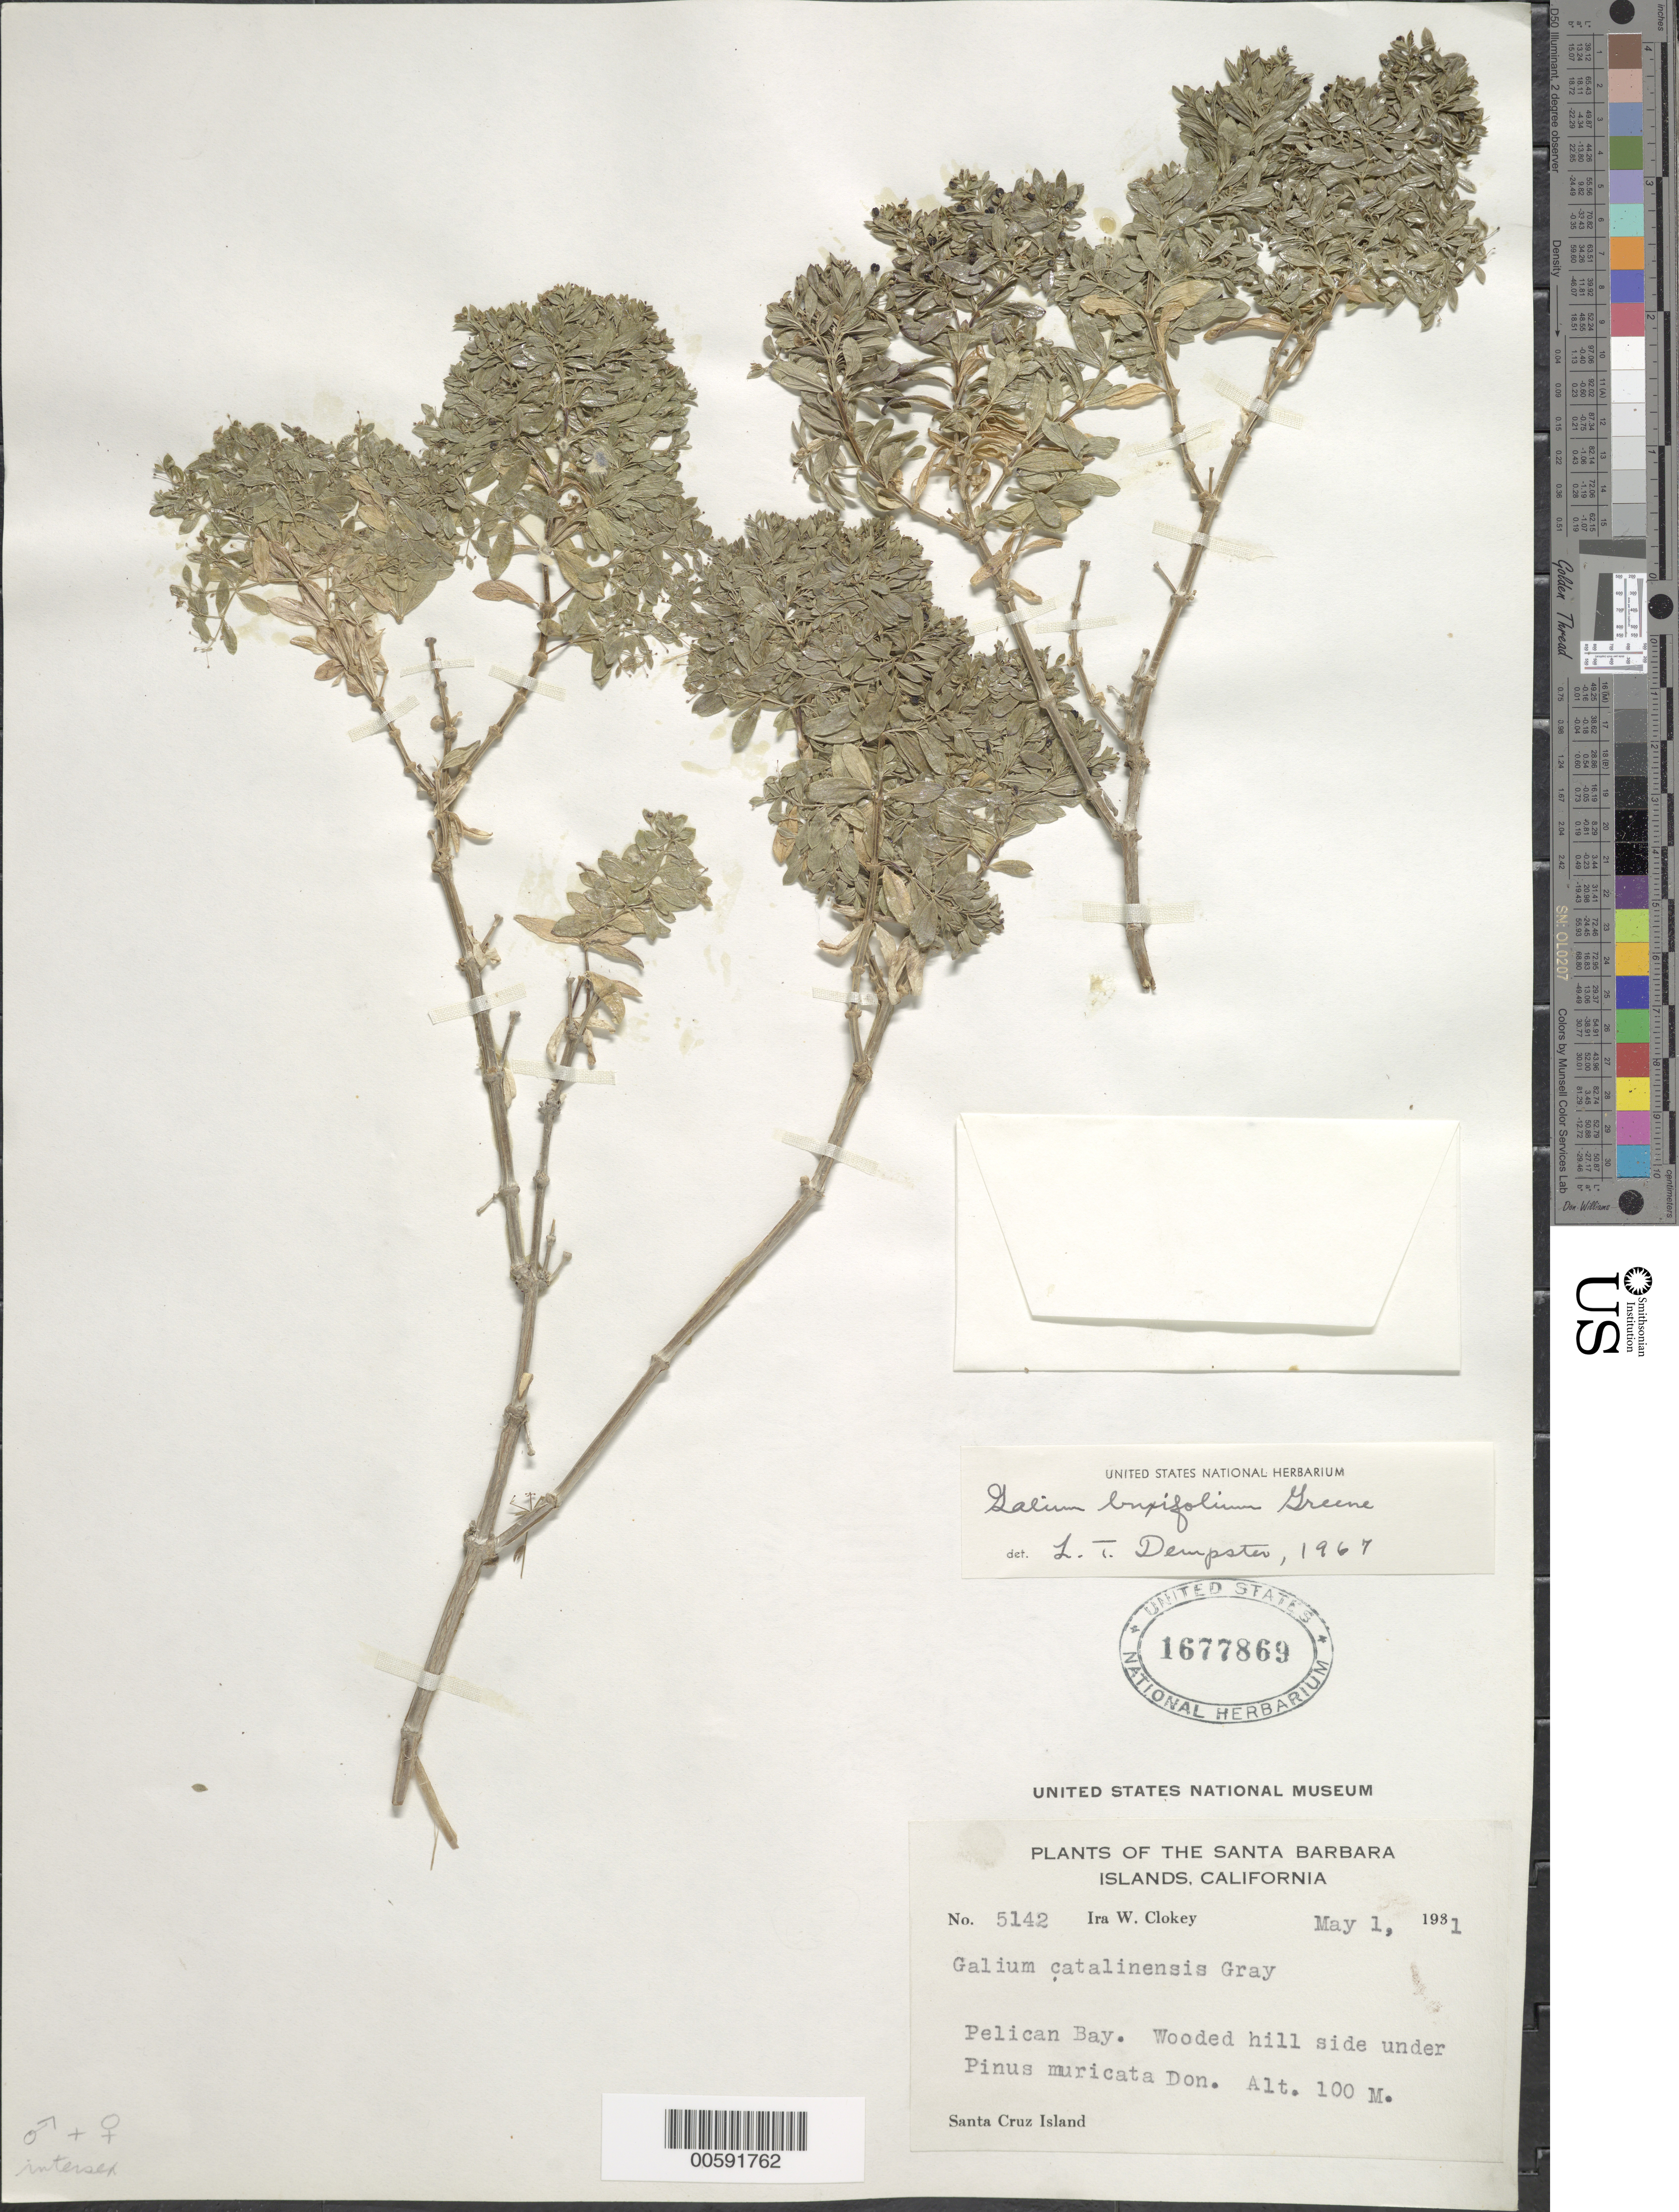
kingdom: Plantae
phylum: Tracheophyta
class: Magnoliopsida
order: Gentianales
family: Rubiaceae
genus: Galium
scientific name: Galium buxifolium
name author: Greene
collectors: I. W. Clokey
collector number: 5142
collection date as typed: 01 May 1931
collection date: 1931-05-01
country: United States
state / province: California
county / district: Santa Barbara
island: Santa Cruz Island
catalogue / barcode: US 1677869